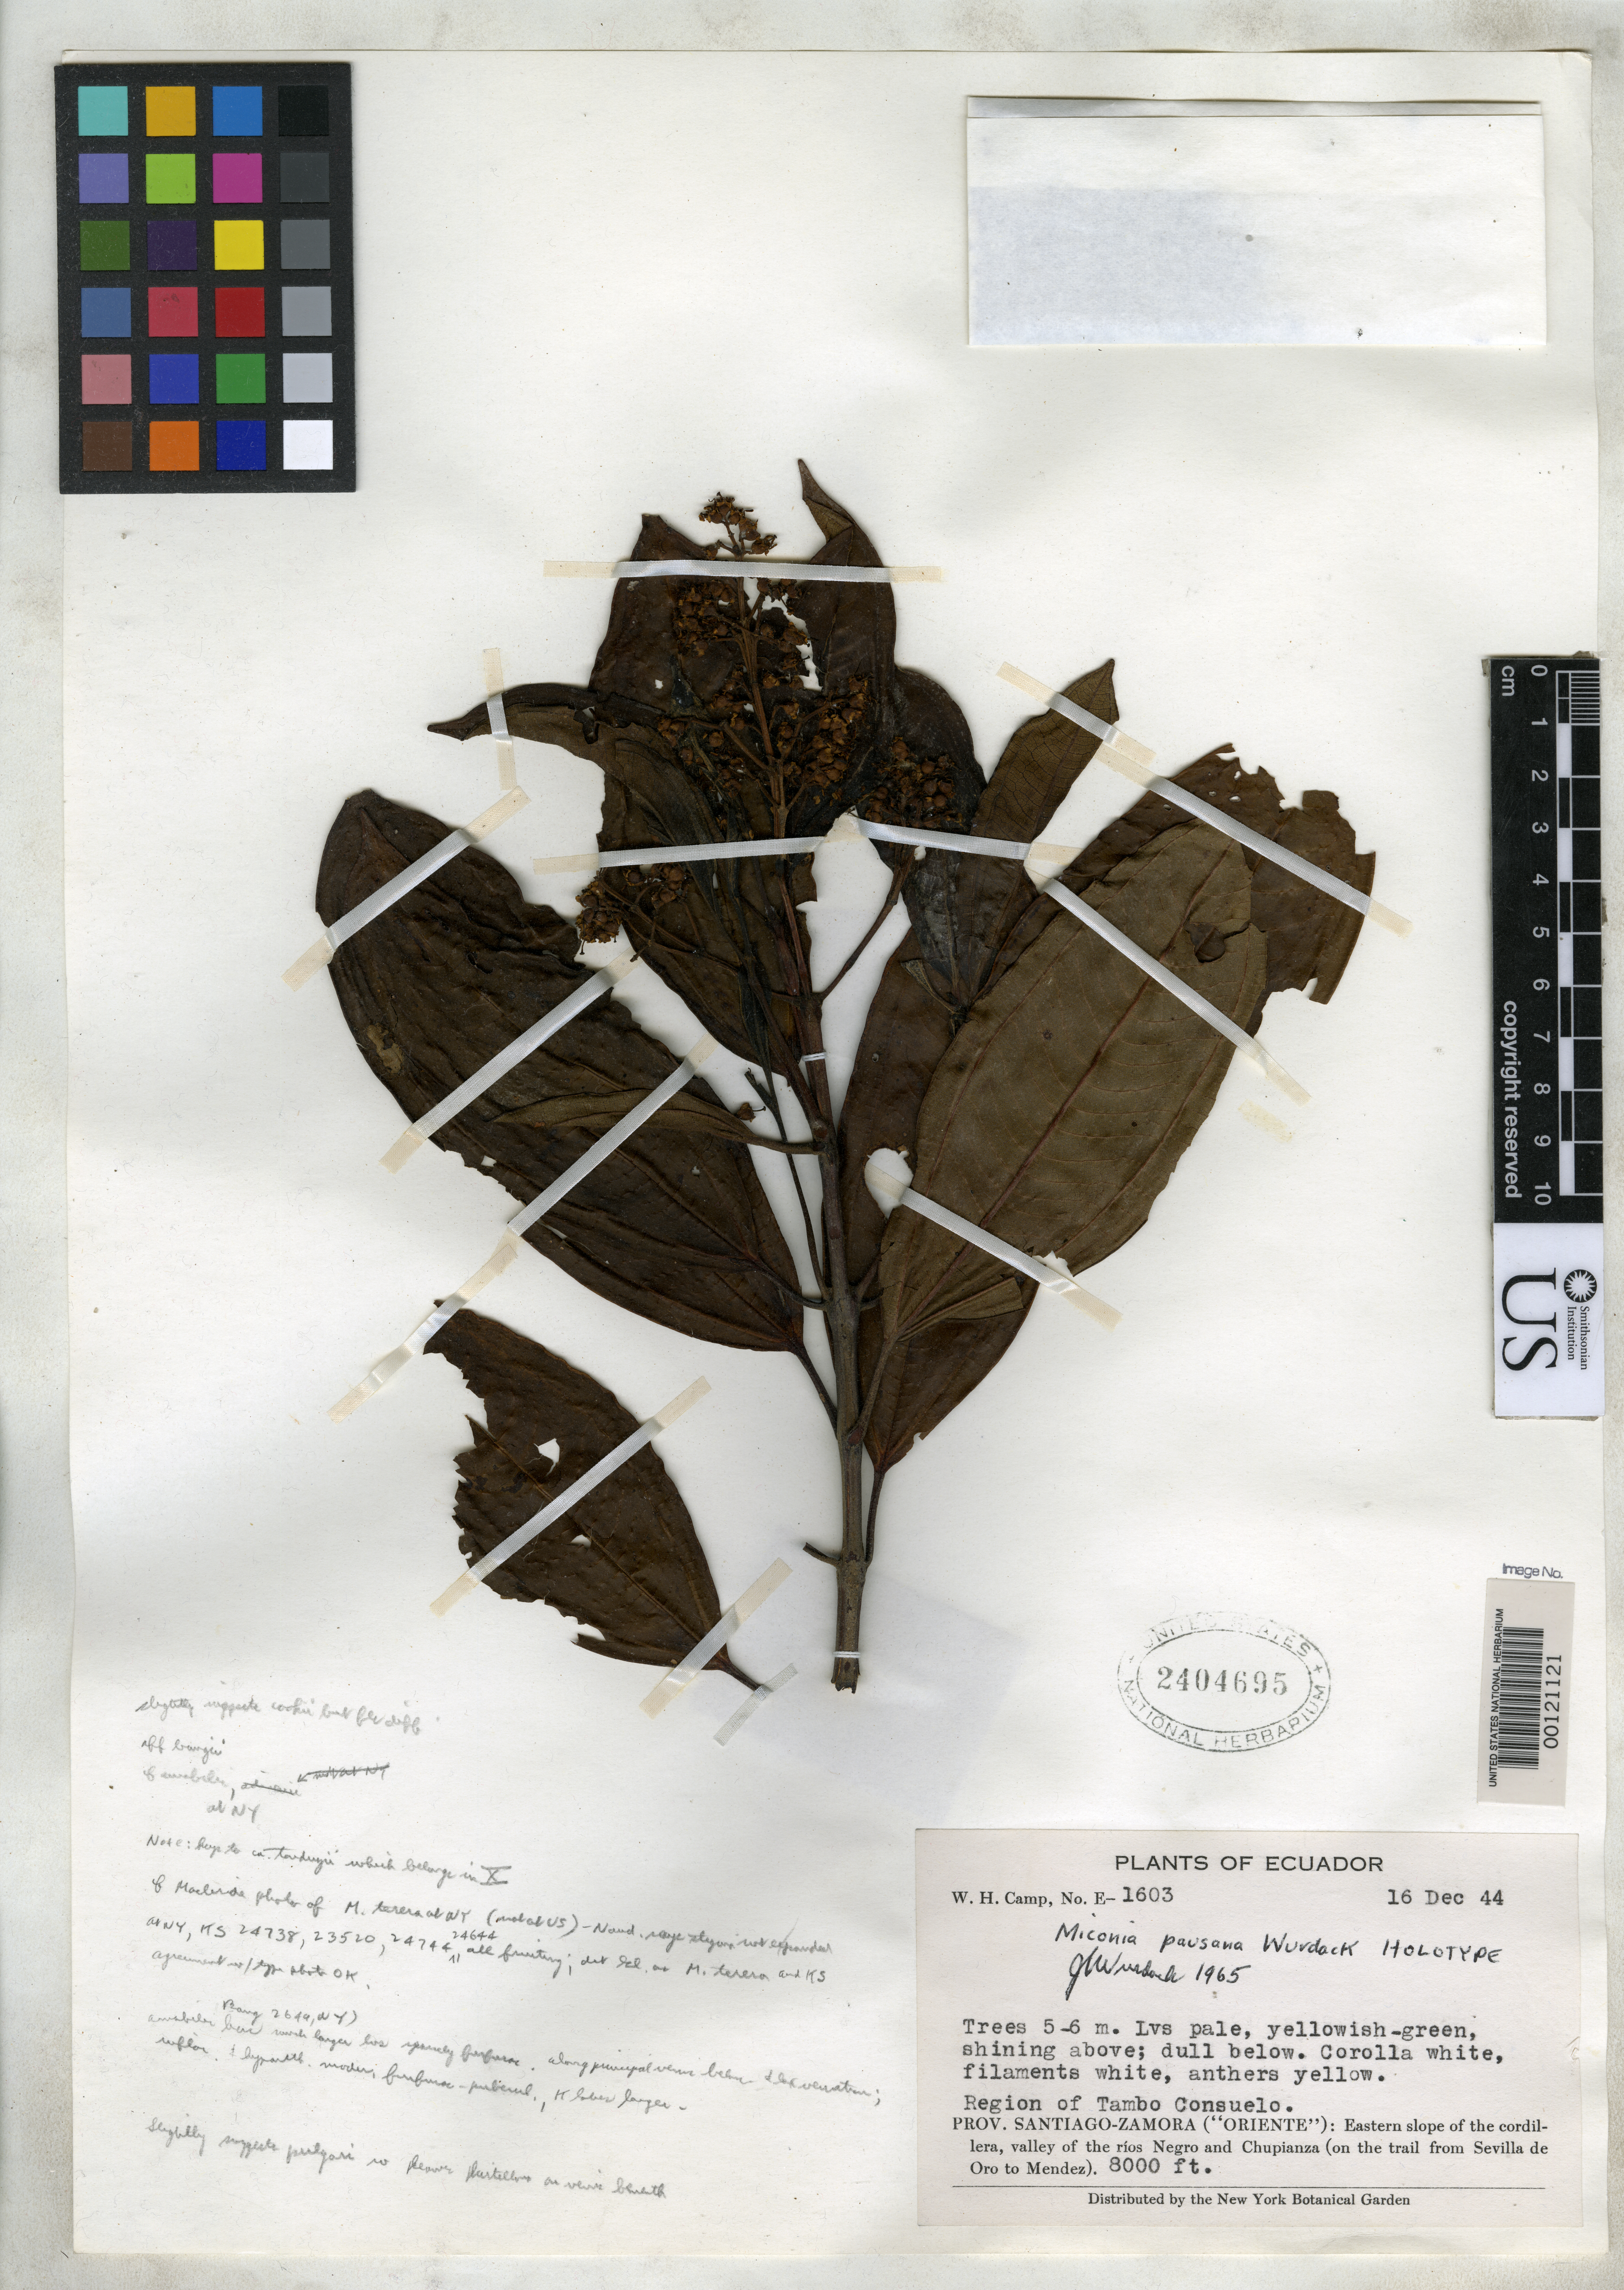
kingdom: Plantae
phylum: Tracheophyta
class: Magnoliopsida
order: Myrtales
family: Melastomataceae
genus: Miconia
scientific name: Miconia pausana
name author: Wurdack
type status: Holotype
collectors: W. H. Camp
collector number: E-1603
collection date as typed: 16 Dec 1944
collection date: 1944-12-16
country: Ecuador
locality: Tambo Consuelo.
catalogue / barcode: US 2404695